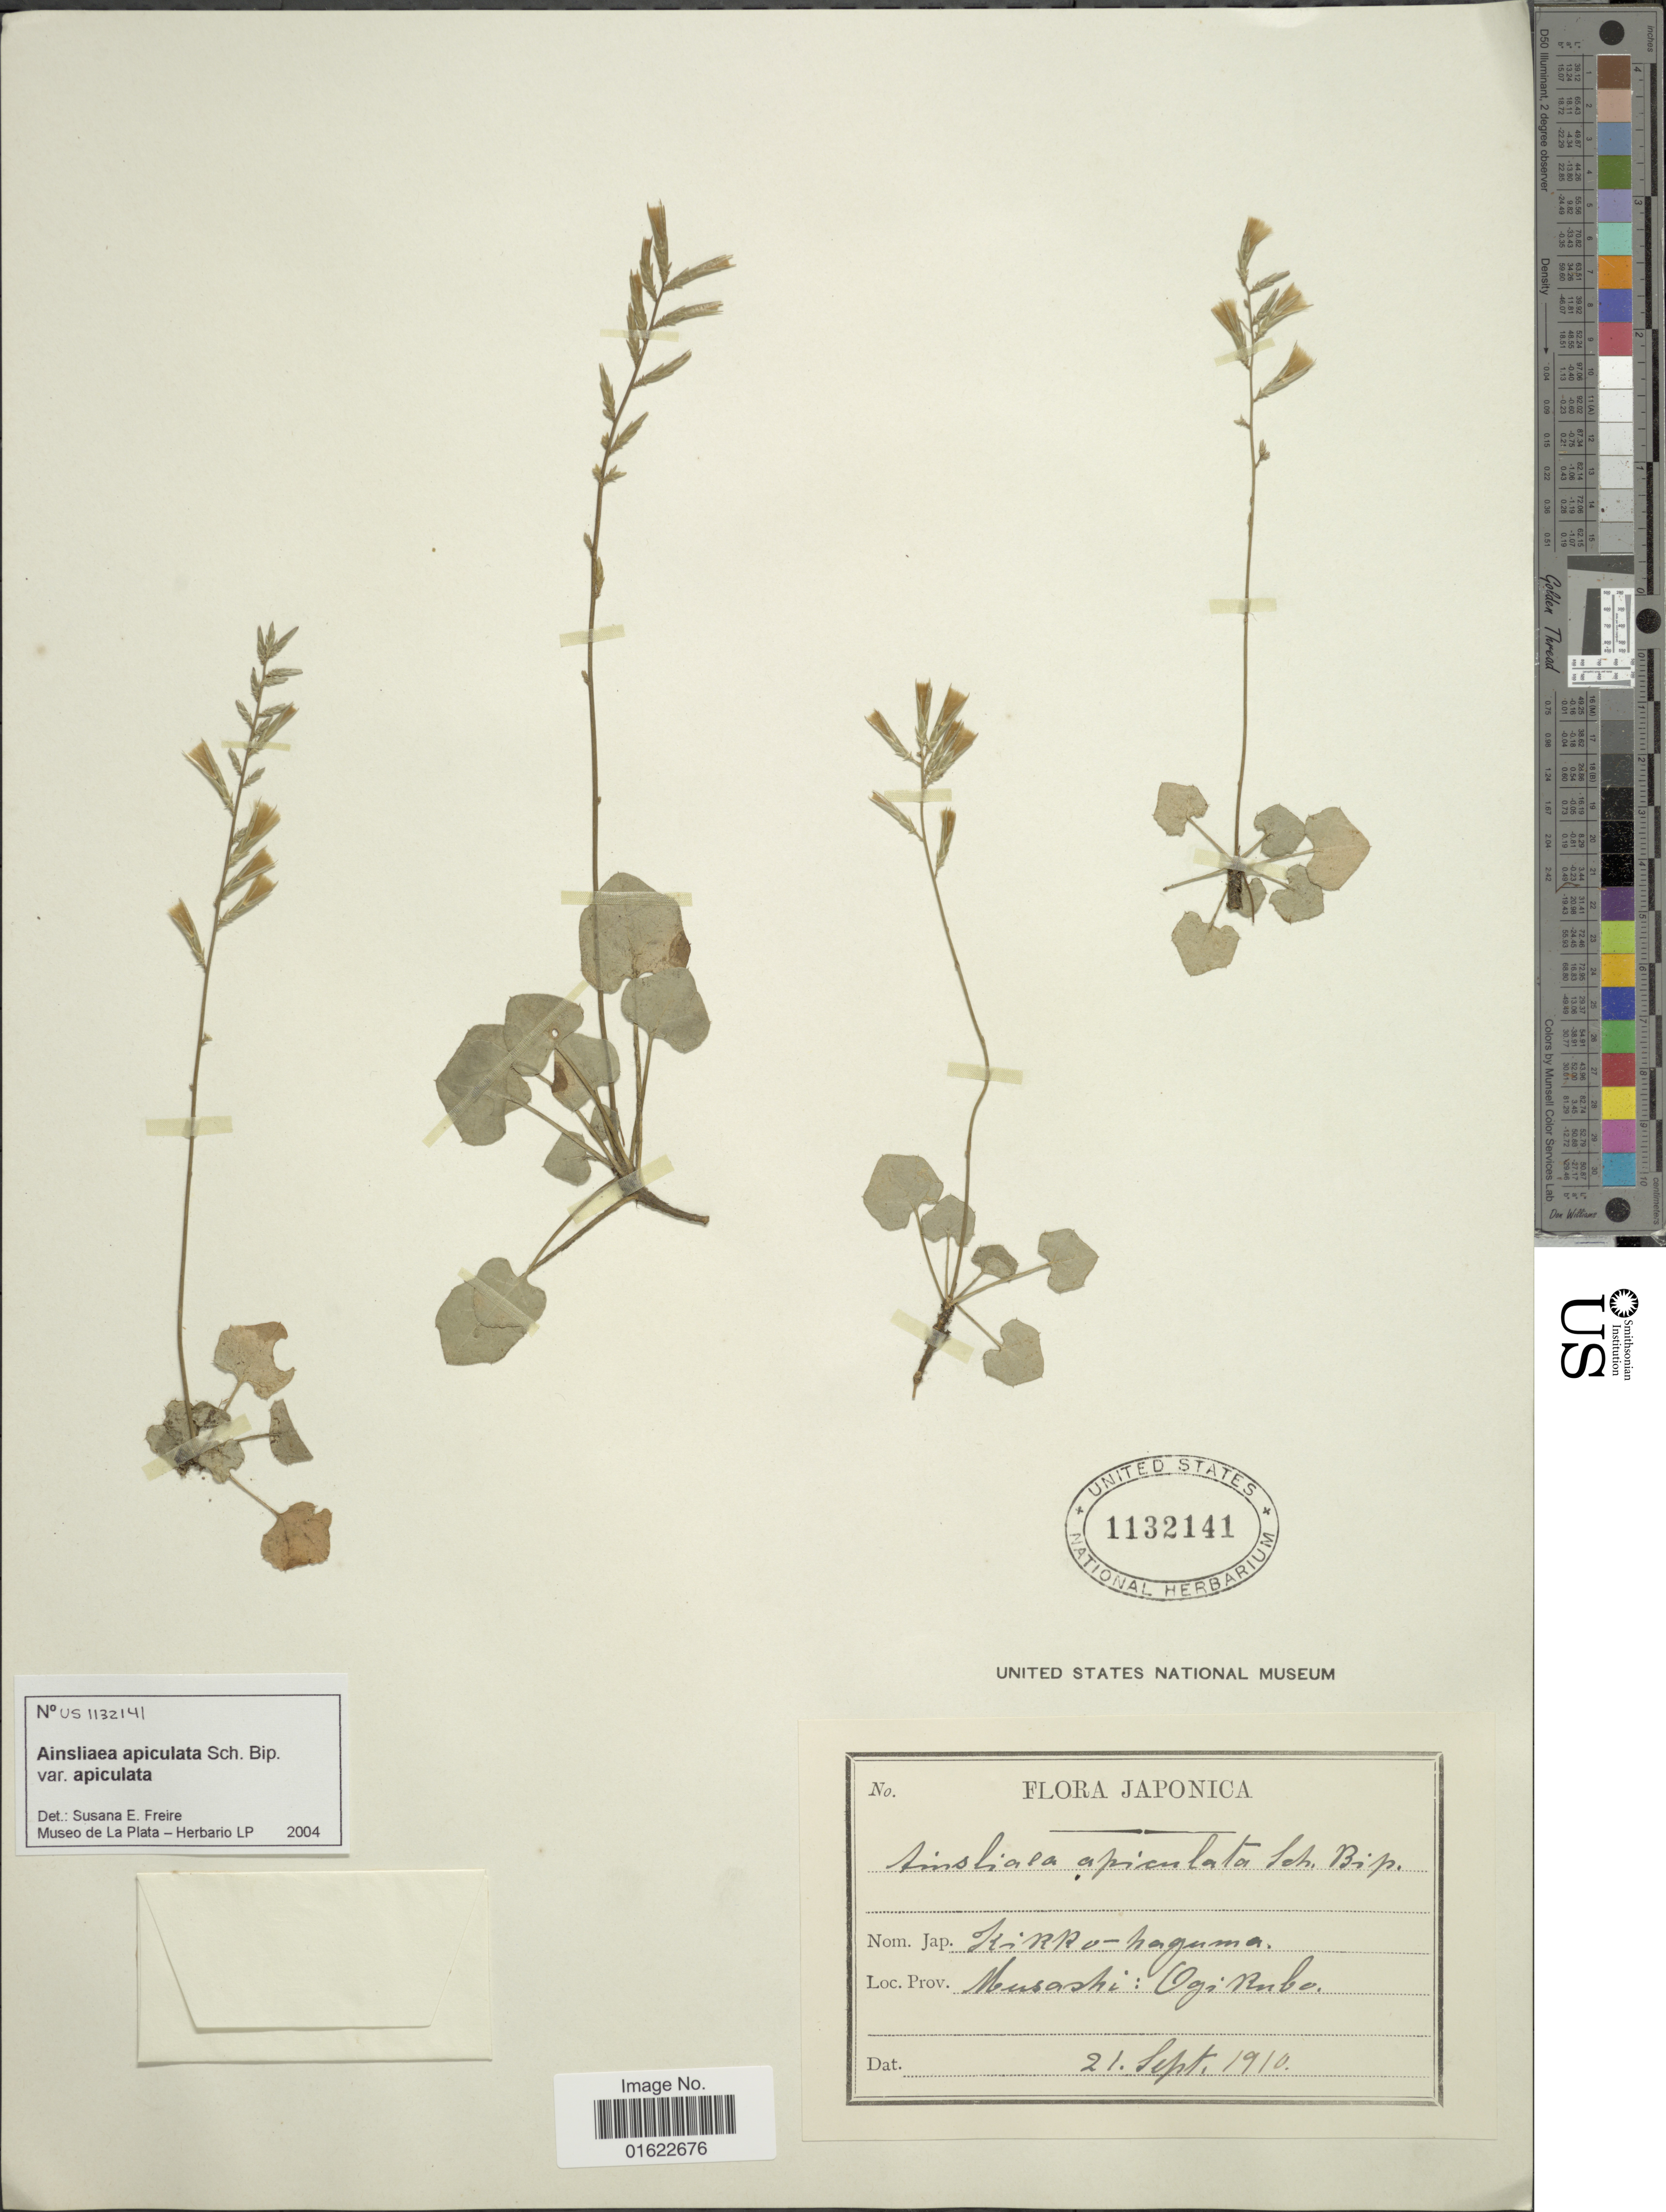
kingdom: Plantae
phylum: Tracheophyta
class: Magnoliopsida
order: Asterales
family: Asteraceae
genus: Ainsliaea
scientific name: Ainsliaea apiculata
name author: Sch. Bip.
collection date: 1910-09-21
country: Japan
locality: Musashi: Ogikubo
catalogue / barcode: US 1132141